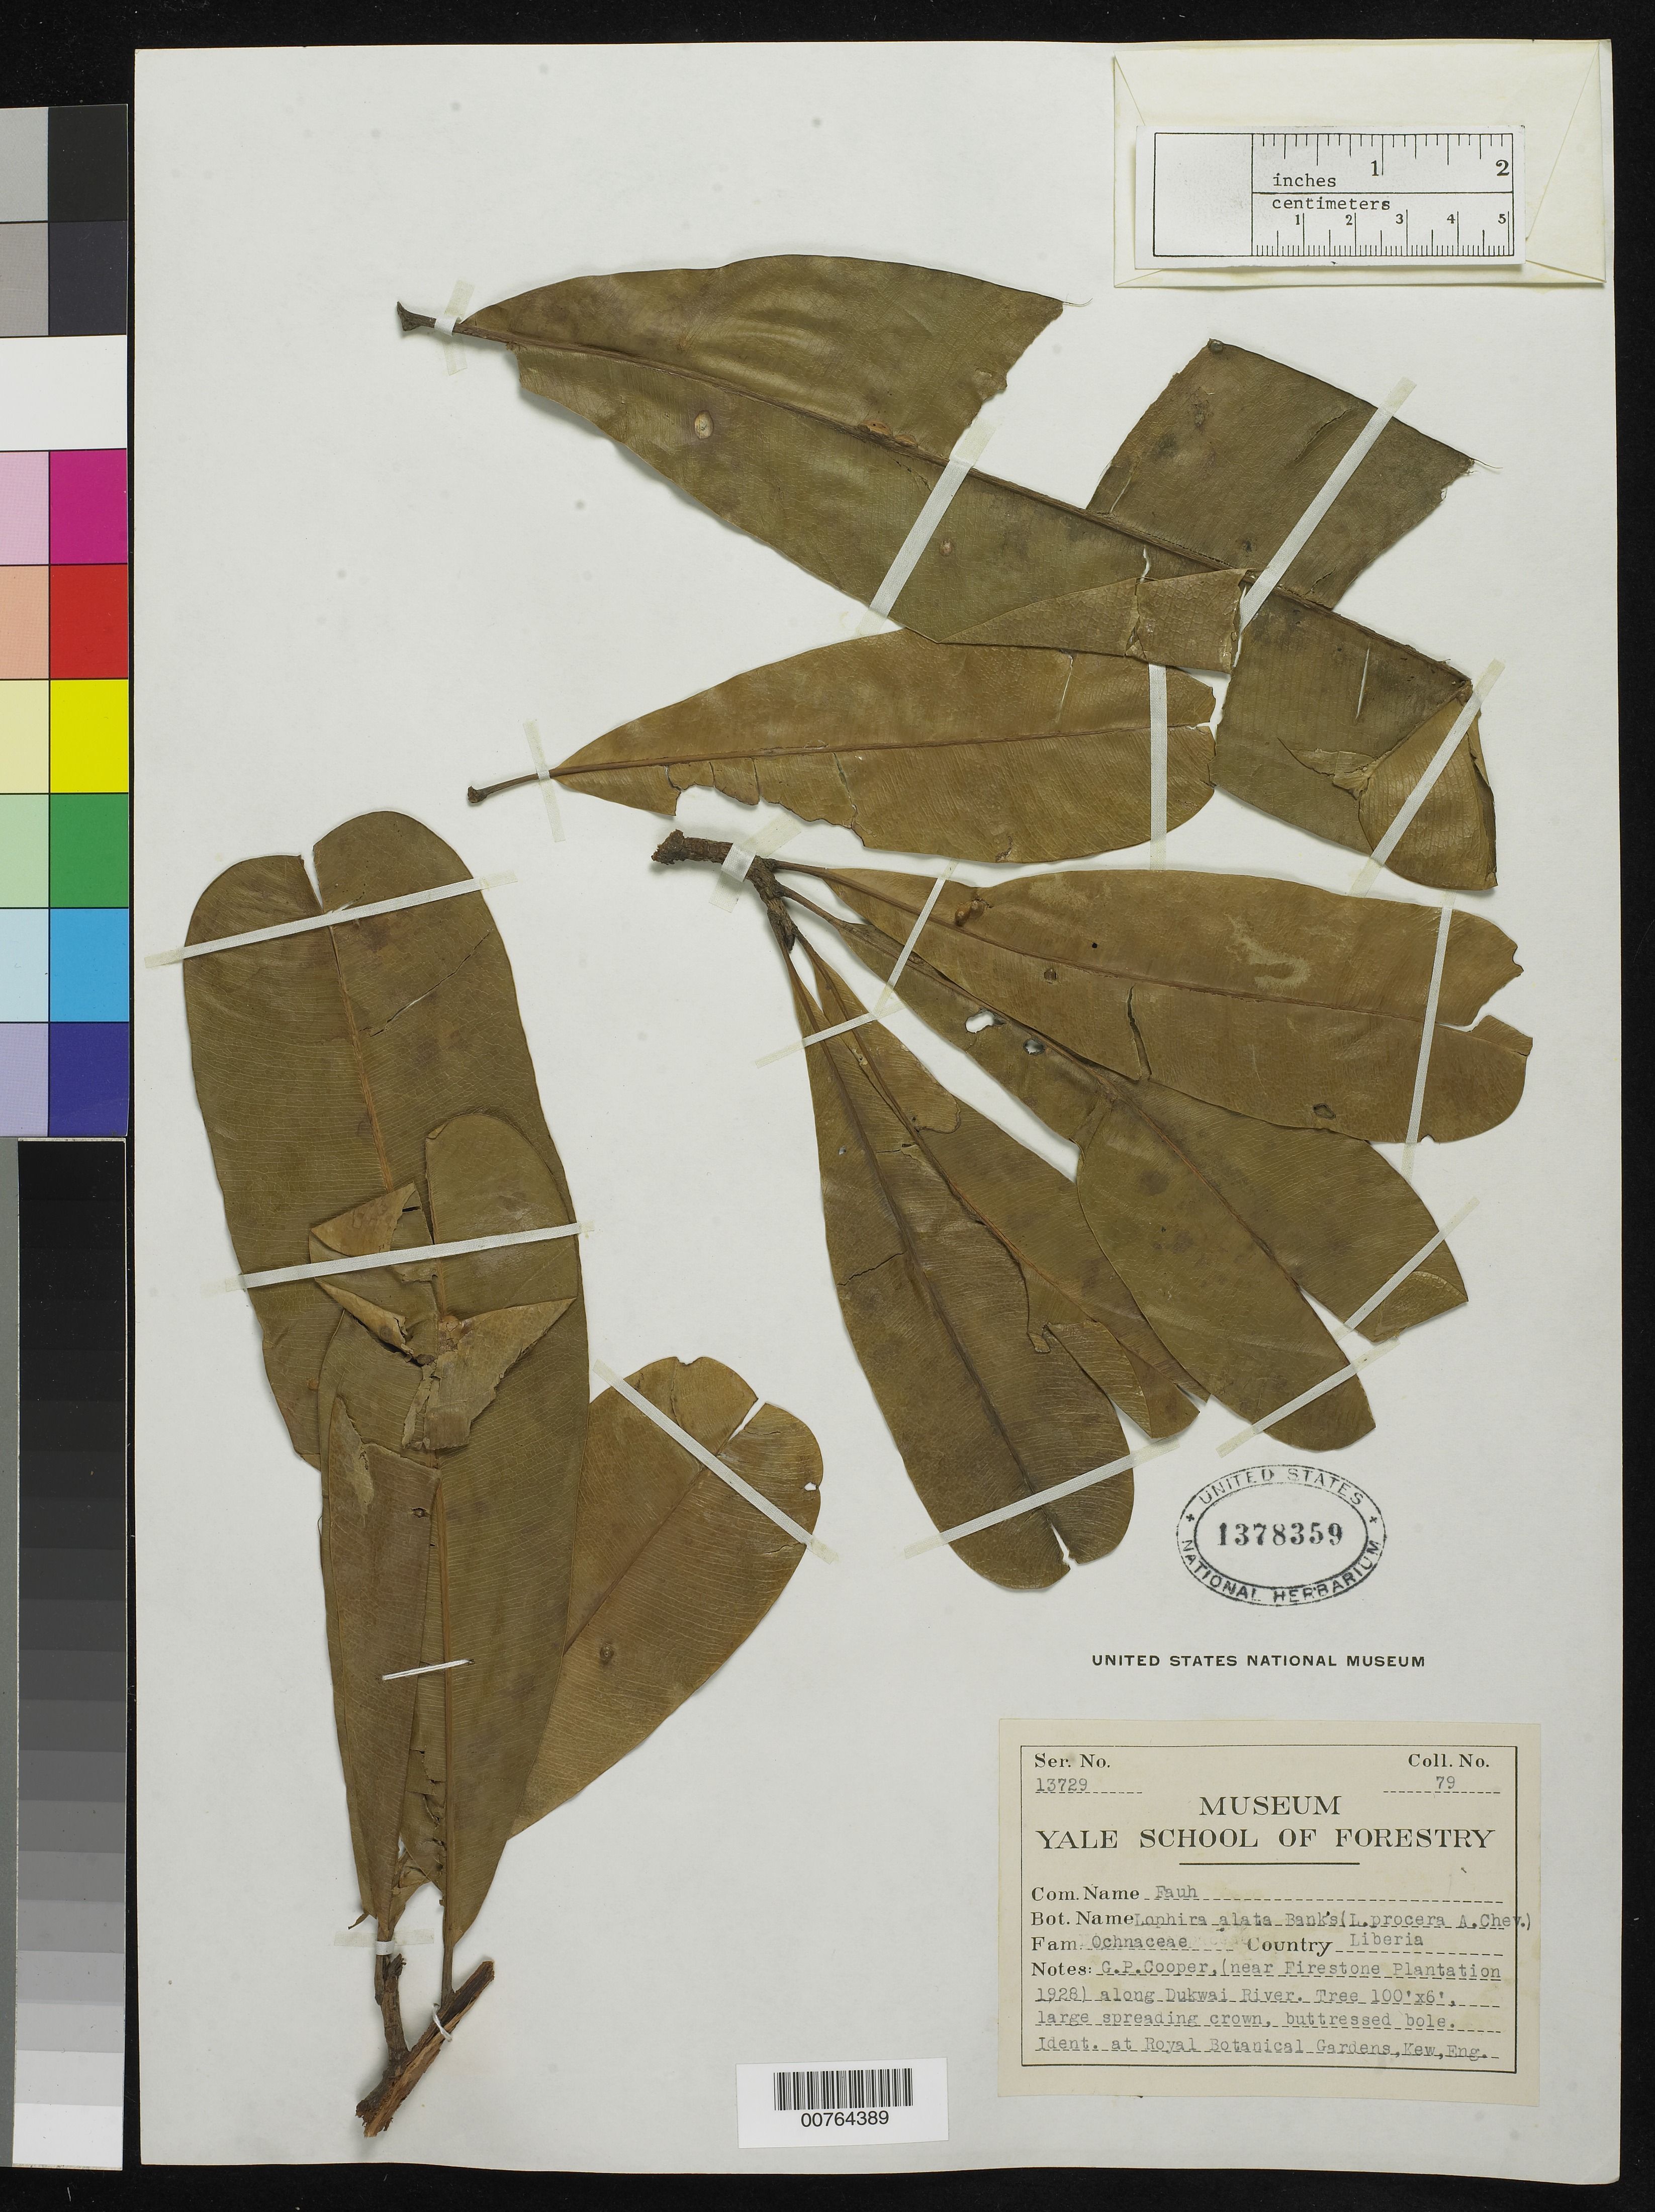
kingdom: Plantae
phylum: Tracheophyta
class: Magnoliopsida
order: Malpighiales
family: Ochnaceae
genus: Lophira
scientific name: Lophira alata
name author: Banks ex C.F. Gaertn.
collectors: G. Cooper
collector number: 79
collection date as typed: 1928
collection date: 1928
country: Liberia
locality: (near Firestone Plantations) along Dukwai River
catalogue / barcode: US 1378359